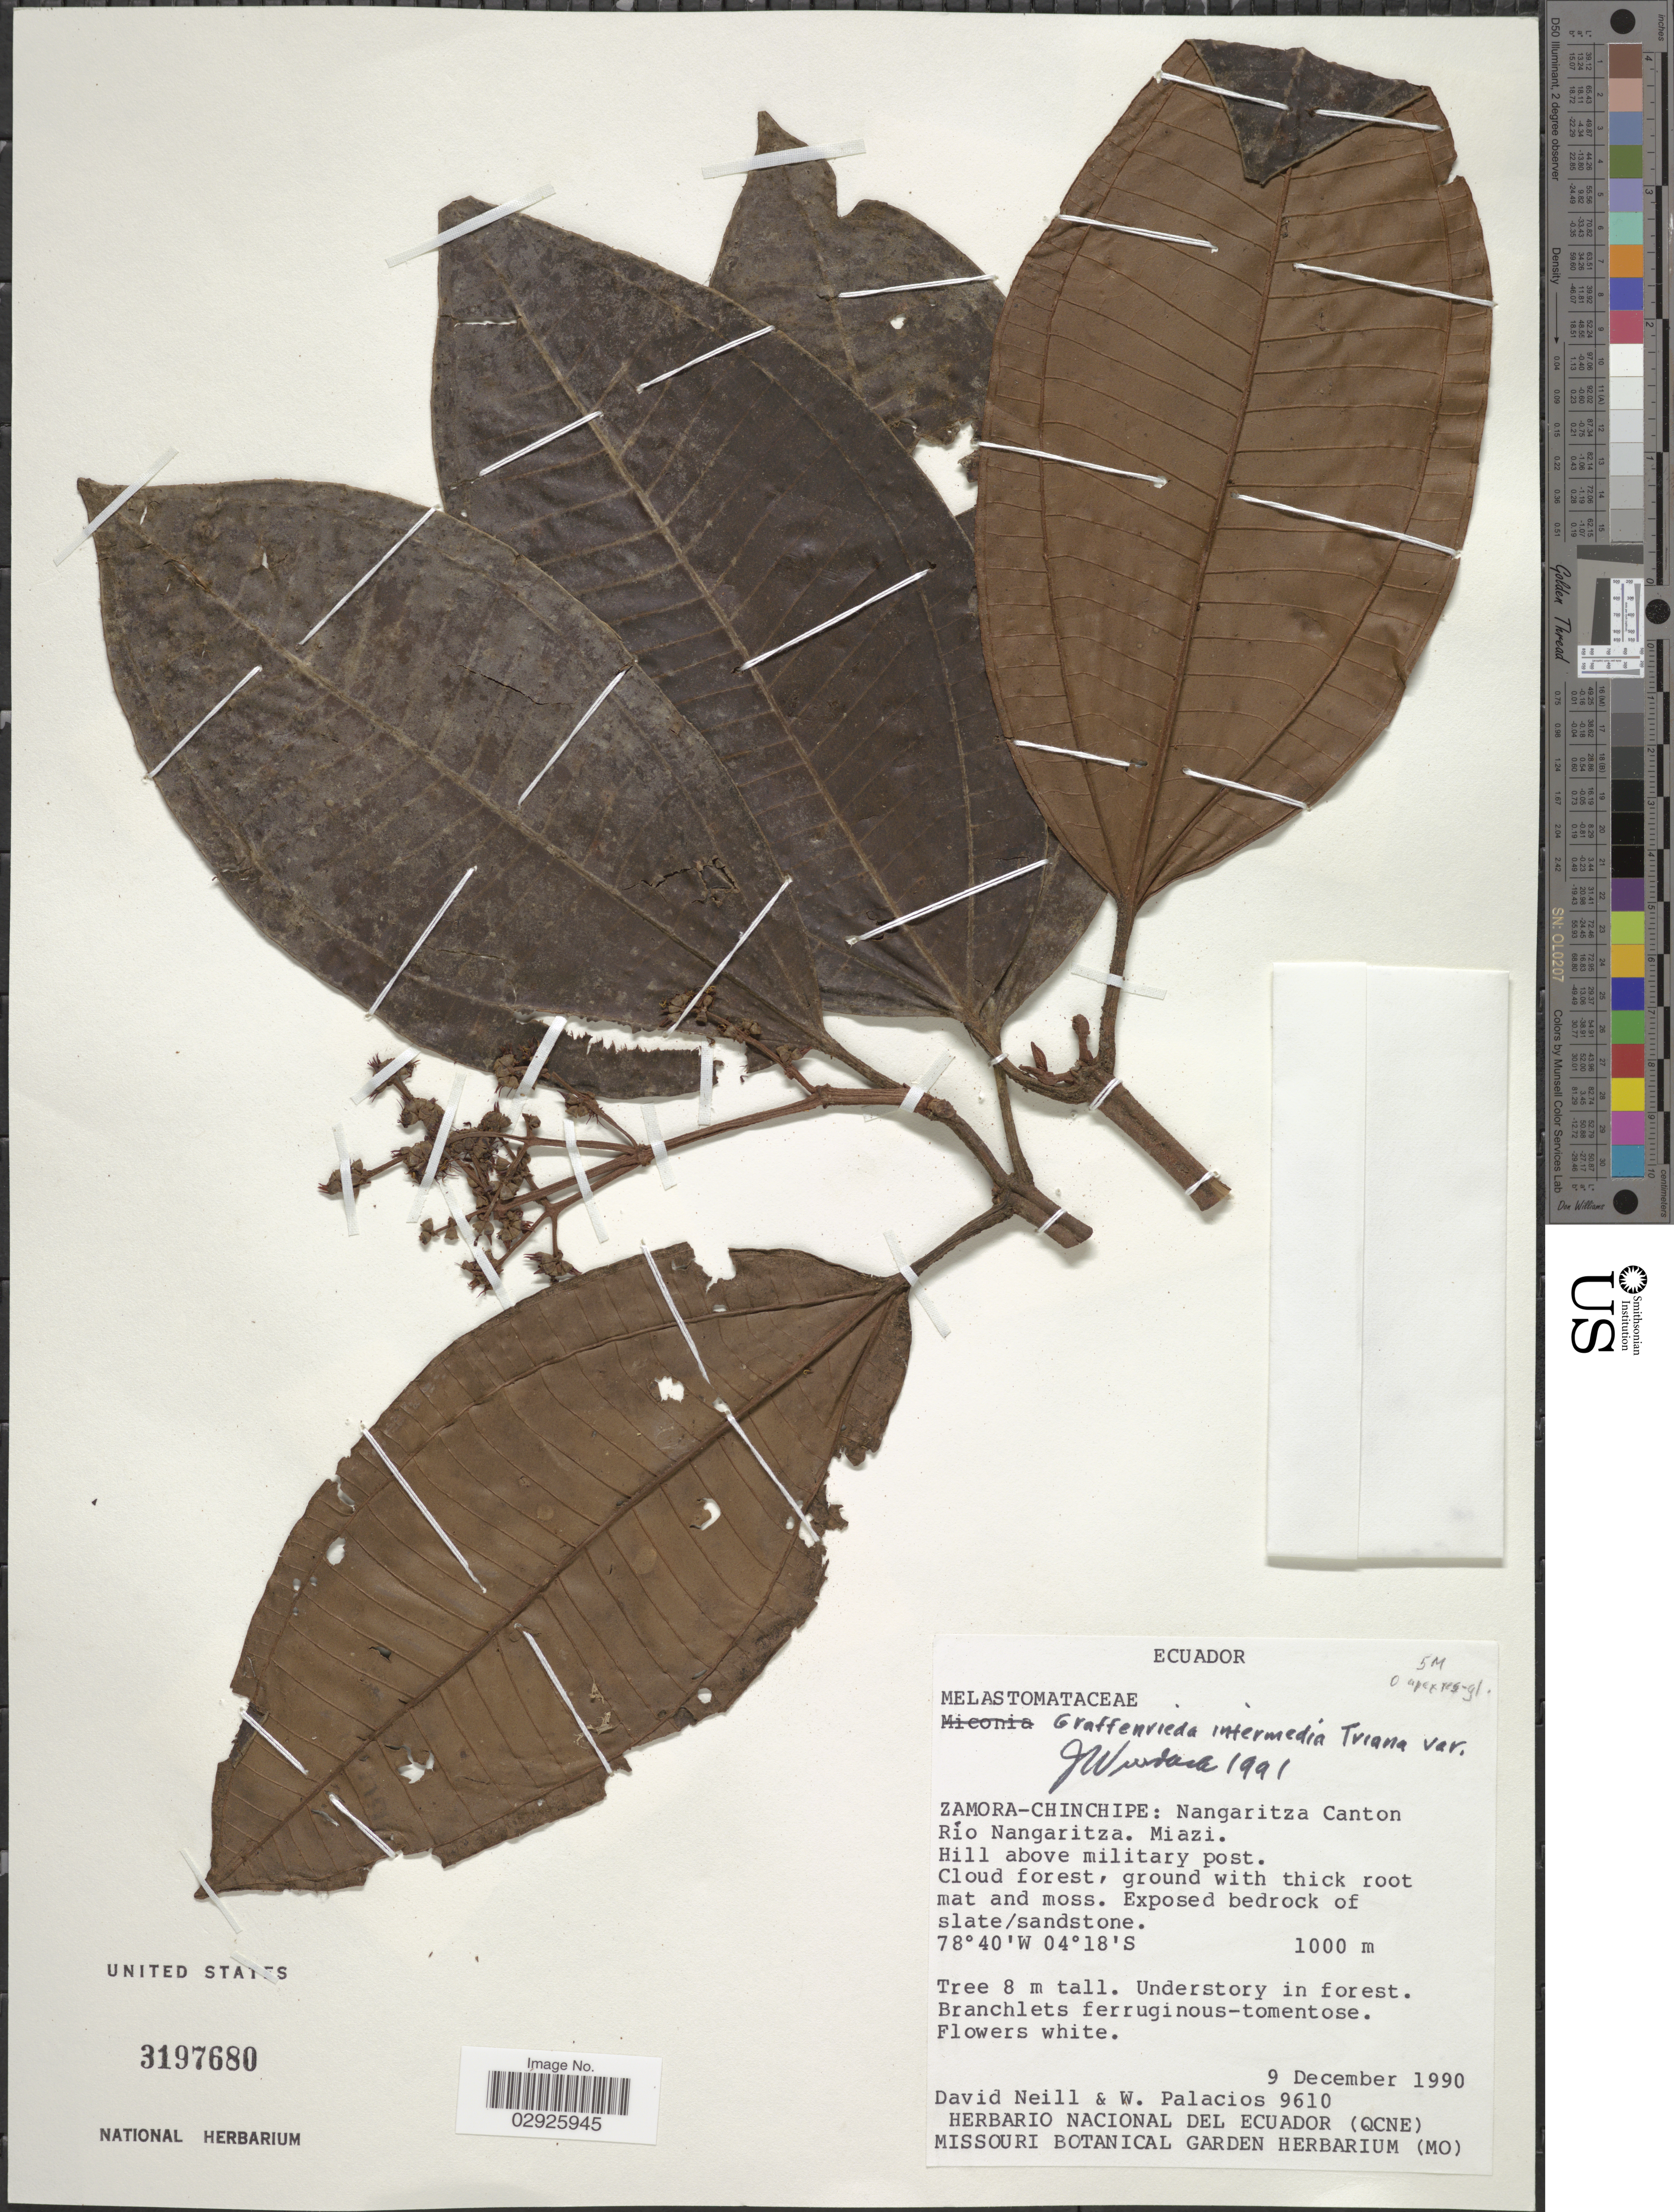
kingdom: Plantae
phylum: Tracheophyta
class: Magnoliopsida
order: Myrtales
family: Melastomataceae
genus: Graffenrieda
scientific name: Graffenrieda intermedia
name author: Triana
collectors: D. Neill & W. Palacios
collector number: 9610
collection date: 1990-12-09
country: Ecuador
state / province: Zamora-Chinchipe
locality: Nangaritza Canton. Río Nangaritza. Miazi. Hill above military post.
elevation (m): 1000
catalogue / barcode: US 3197680